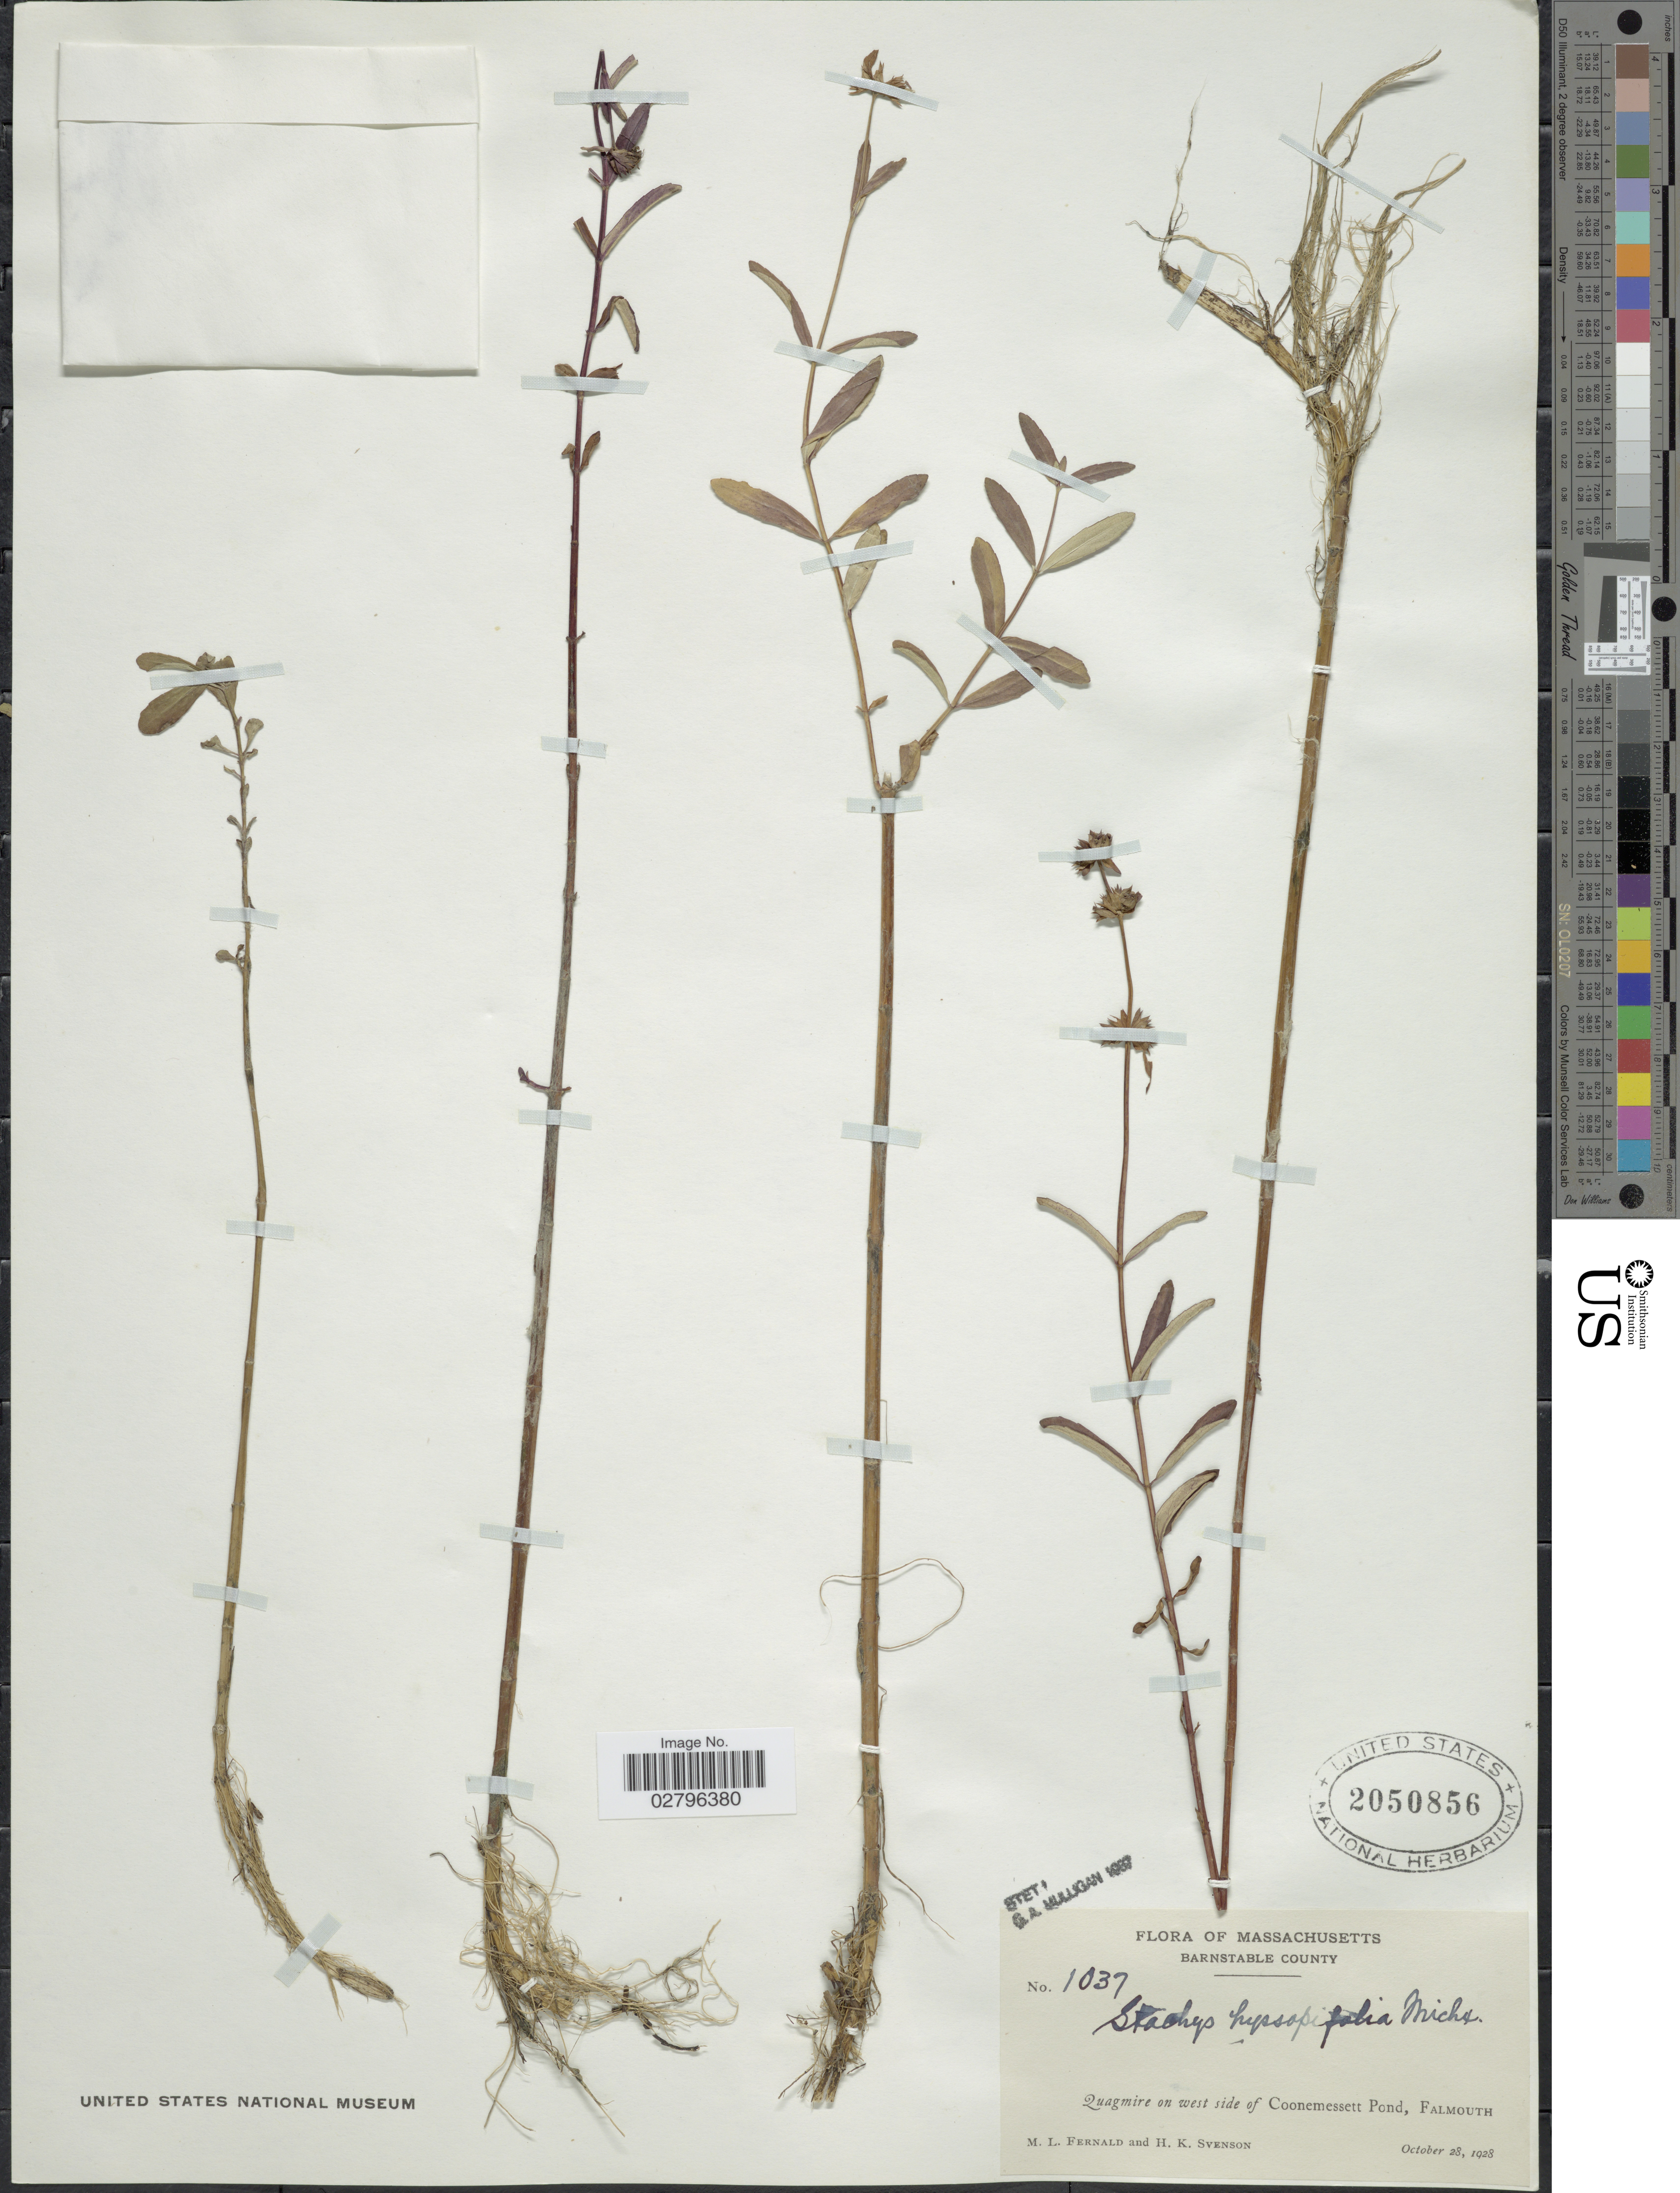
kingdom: Plantae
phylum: Tracheophyta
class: Magnoliopsida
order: Lamiales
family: Lamiaceae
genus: Stachys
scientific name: Stachys hyssopifolia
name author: Michx.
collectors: M. L. Fernald & H. K. Svenson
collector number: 1037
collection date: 1928-10-28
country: United States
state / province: Massachusetts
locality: Barnstable County. Quagmire on west side of Coonemessett Pond, Falmouth.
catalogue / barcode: US 2050856